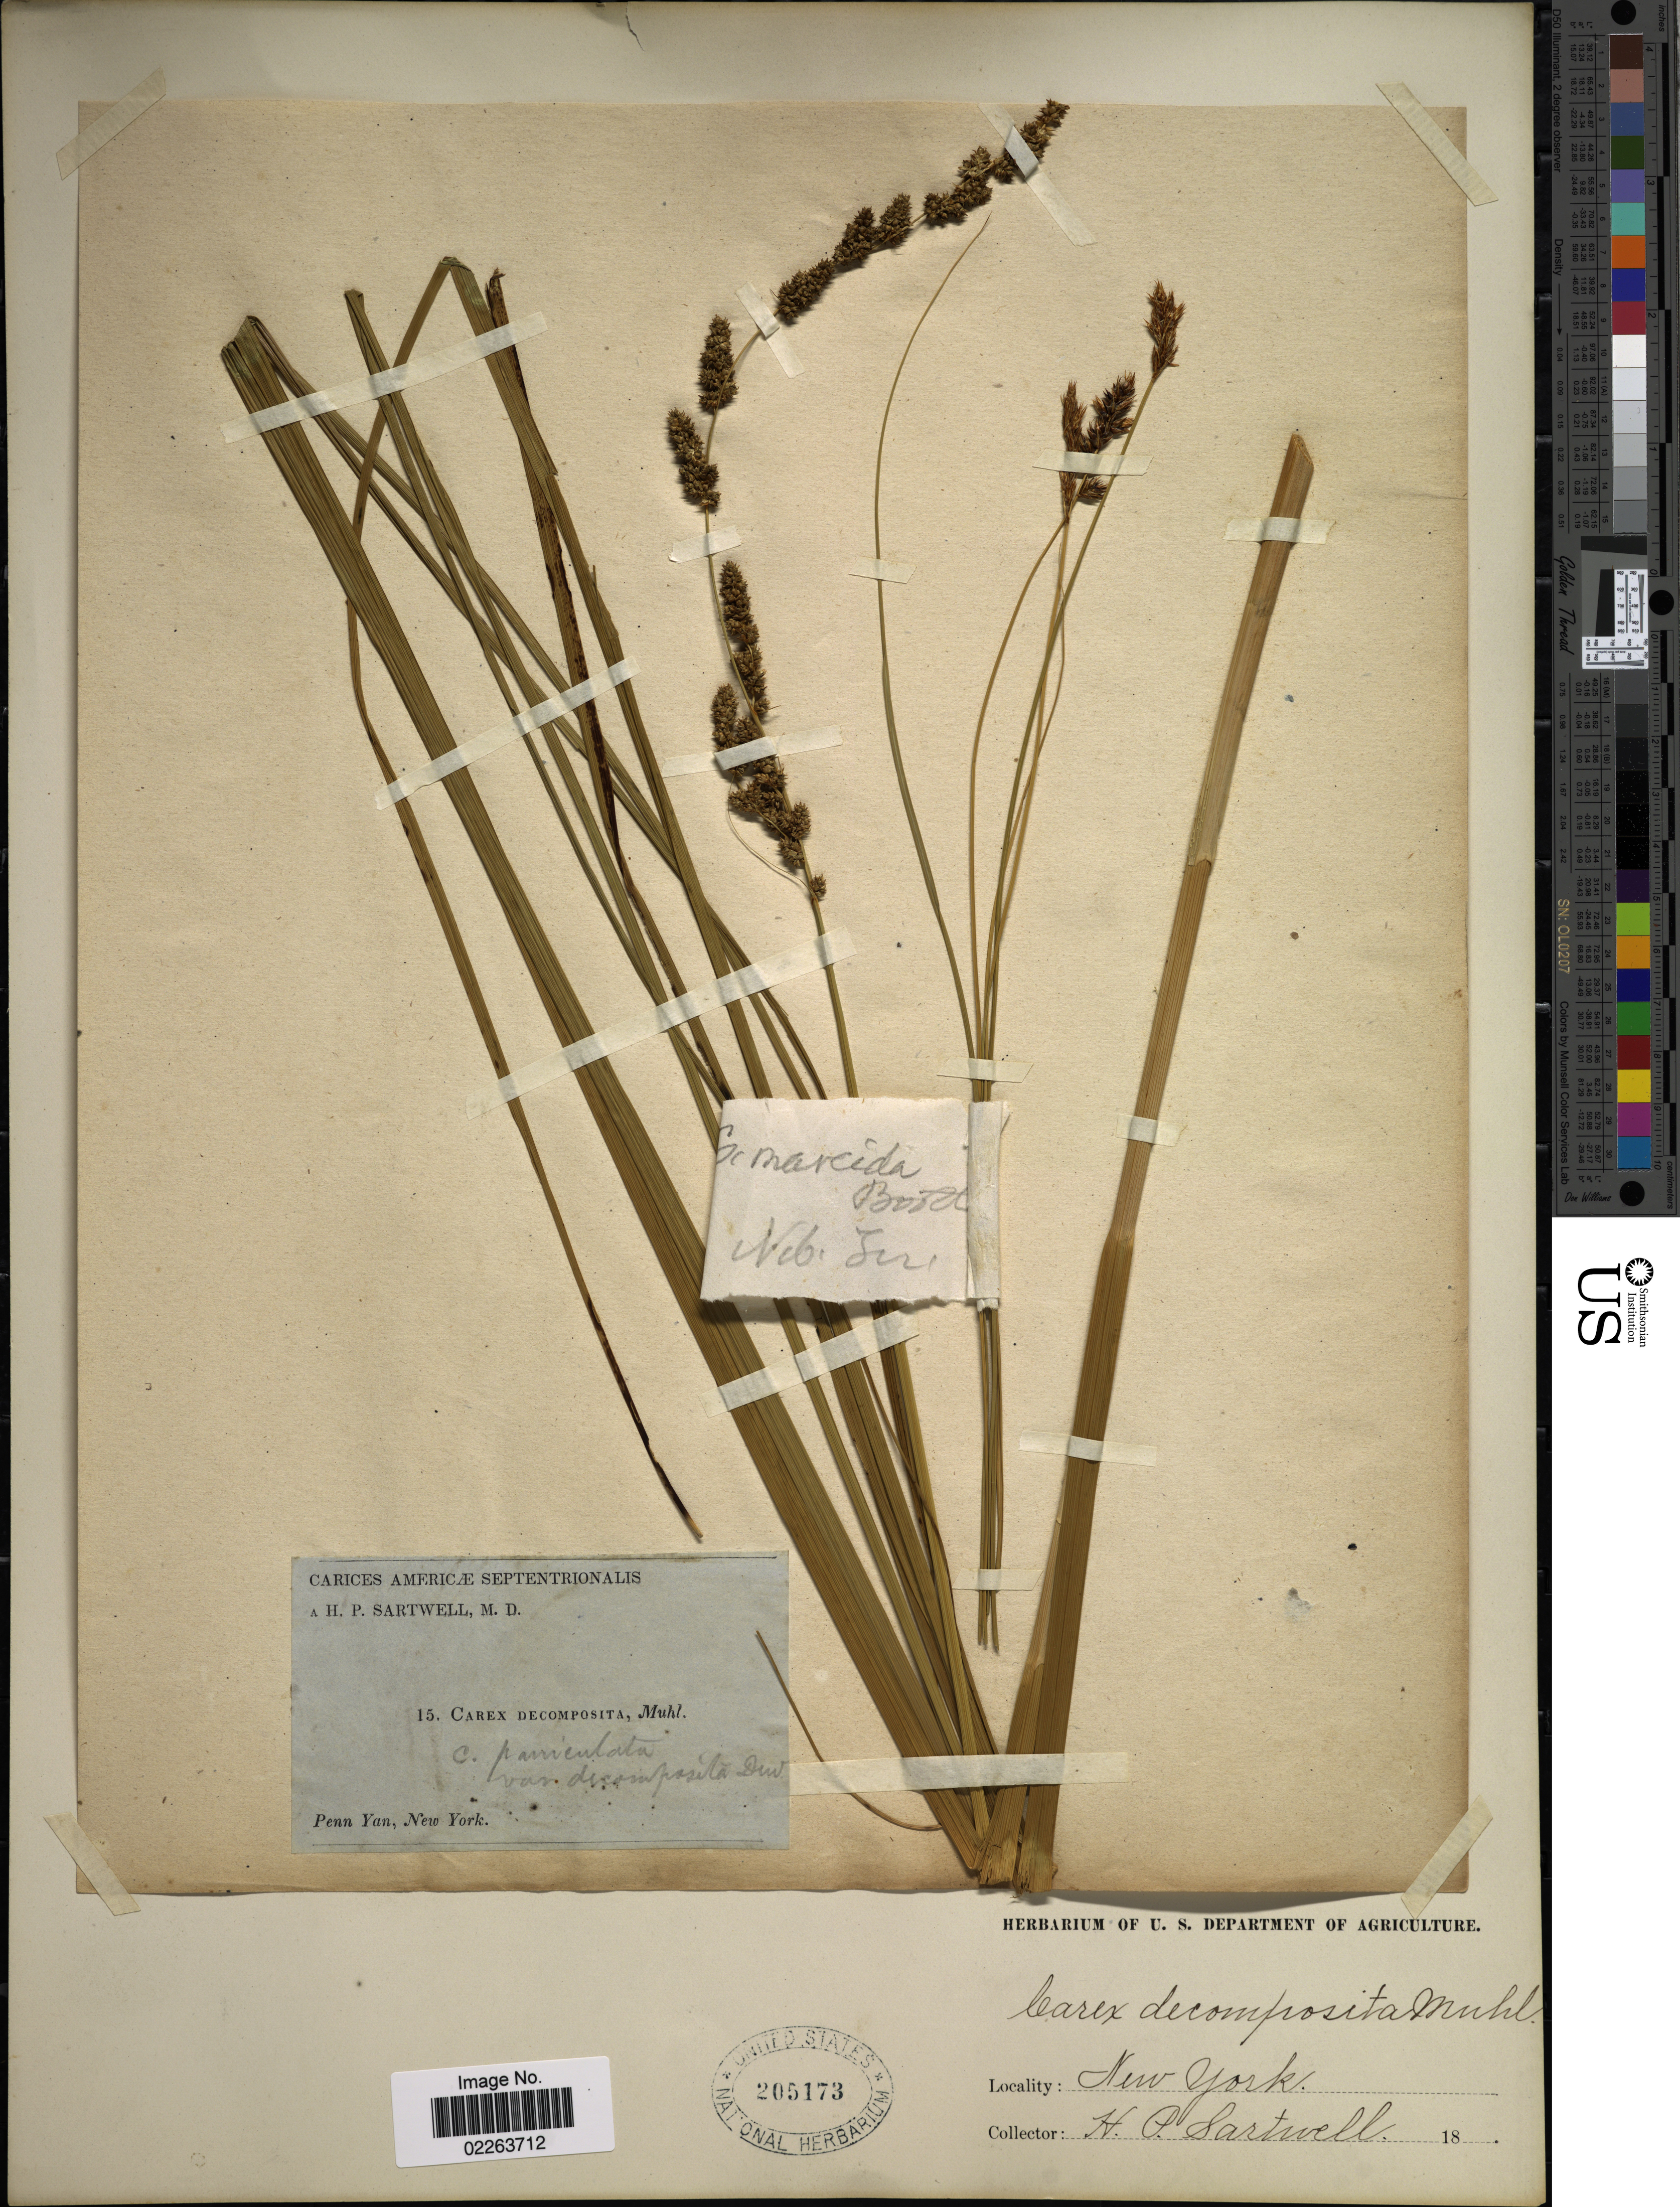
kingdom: Plantae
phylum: Tracheophyta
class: Liliopsida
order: Poales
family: Cyperaceae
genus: Carex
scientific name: Carex decomposita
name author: Muhl.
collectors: H. P. Sartwell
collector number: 15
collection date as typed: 18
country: United States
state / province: New York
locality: Penn Yan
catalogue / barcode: US 205173